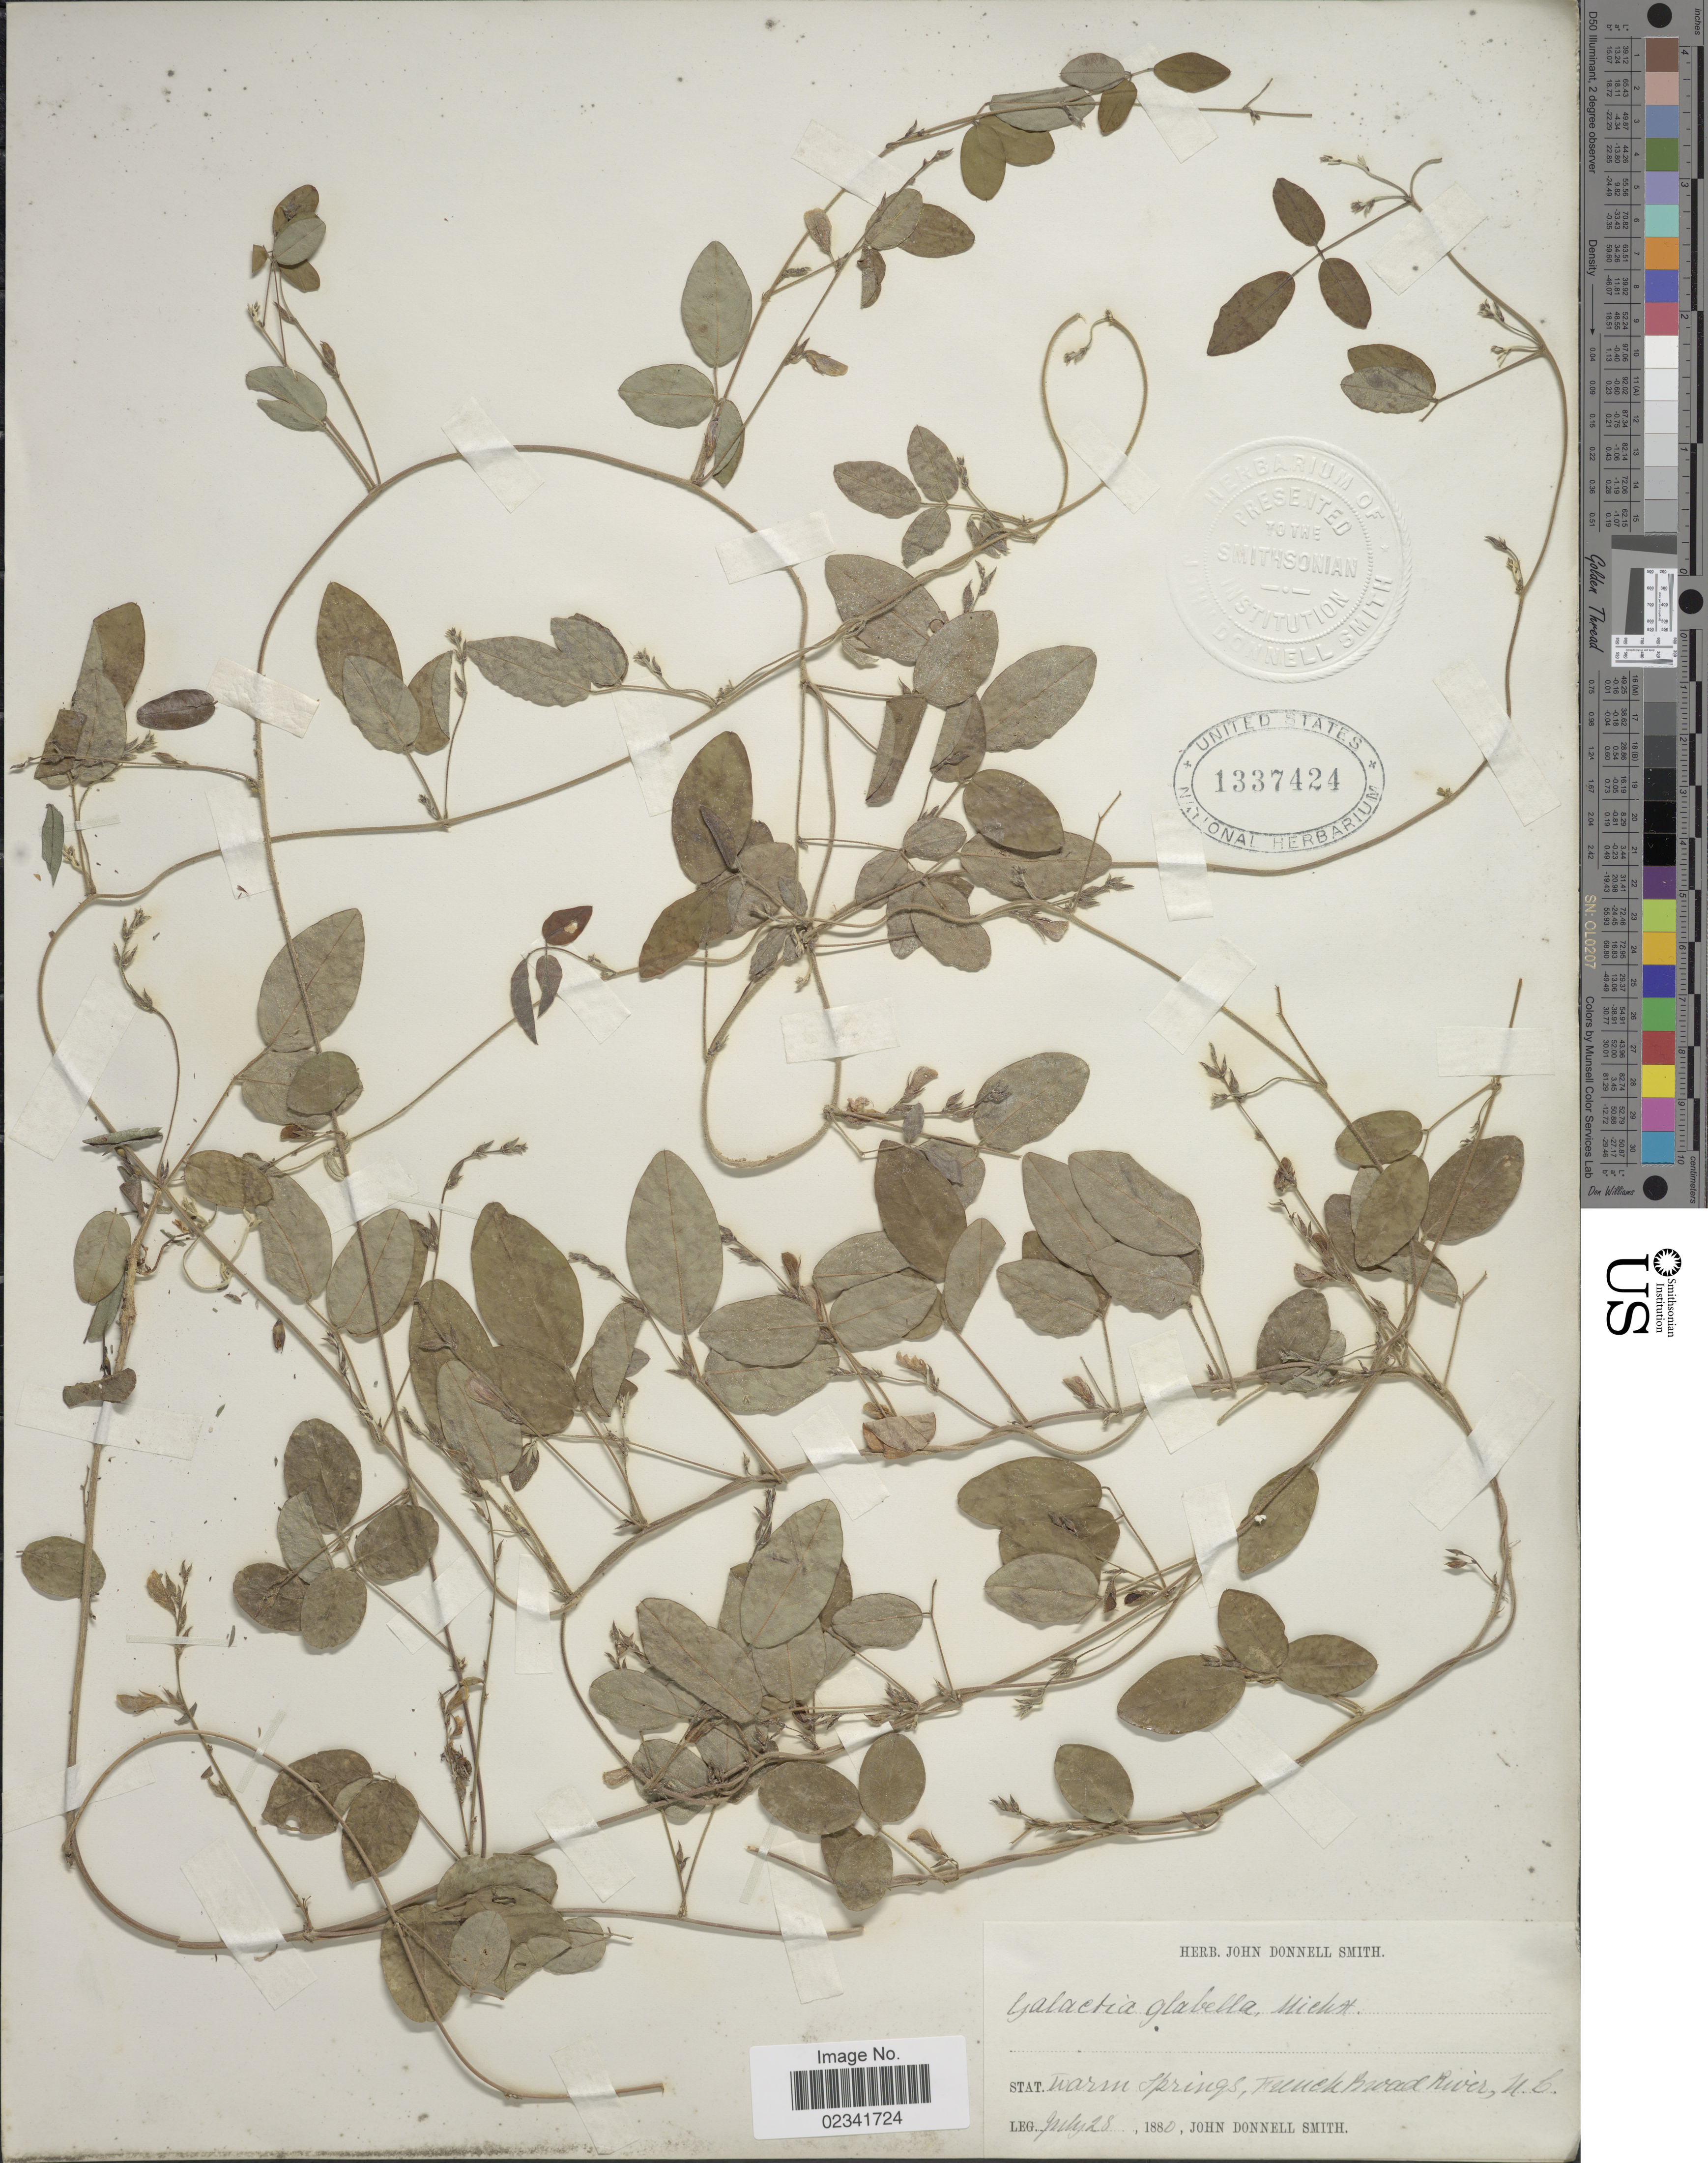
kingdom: Plantae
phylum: Tracheophyta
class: Magnoliopsida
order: Fabales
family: Fabaceae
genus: Galactia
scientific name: Galactia regularis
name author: (L.) Britton, Stearns & Poggenb.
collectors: J. Donnell Smith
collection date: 1880-07-28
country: United States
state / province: North Carolina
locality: Warm Springs, French Broad River, N.C.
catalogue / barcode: US 1337424